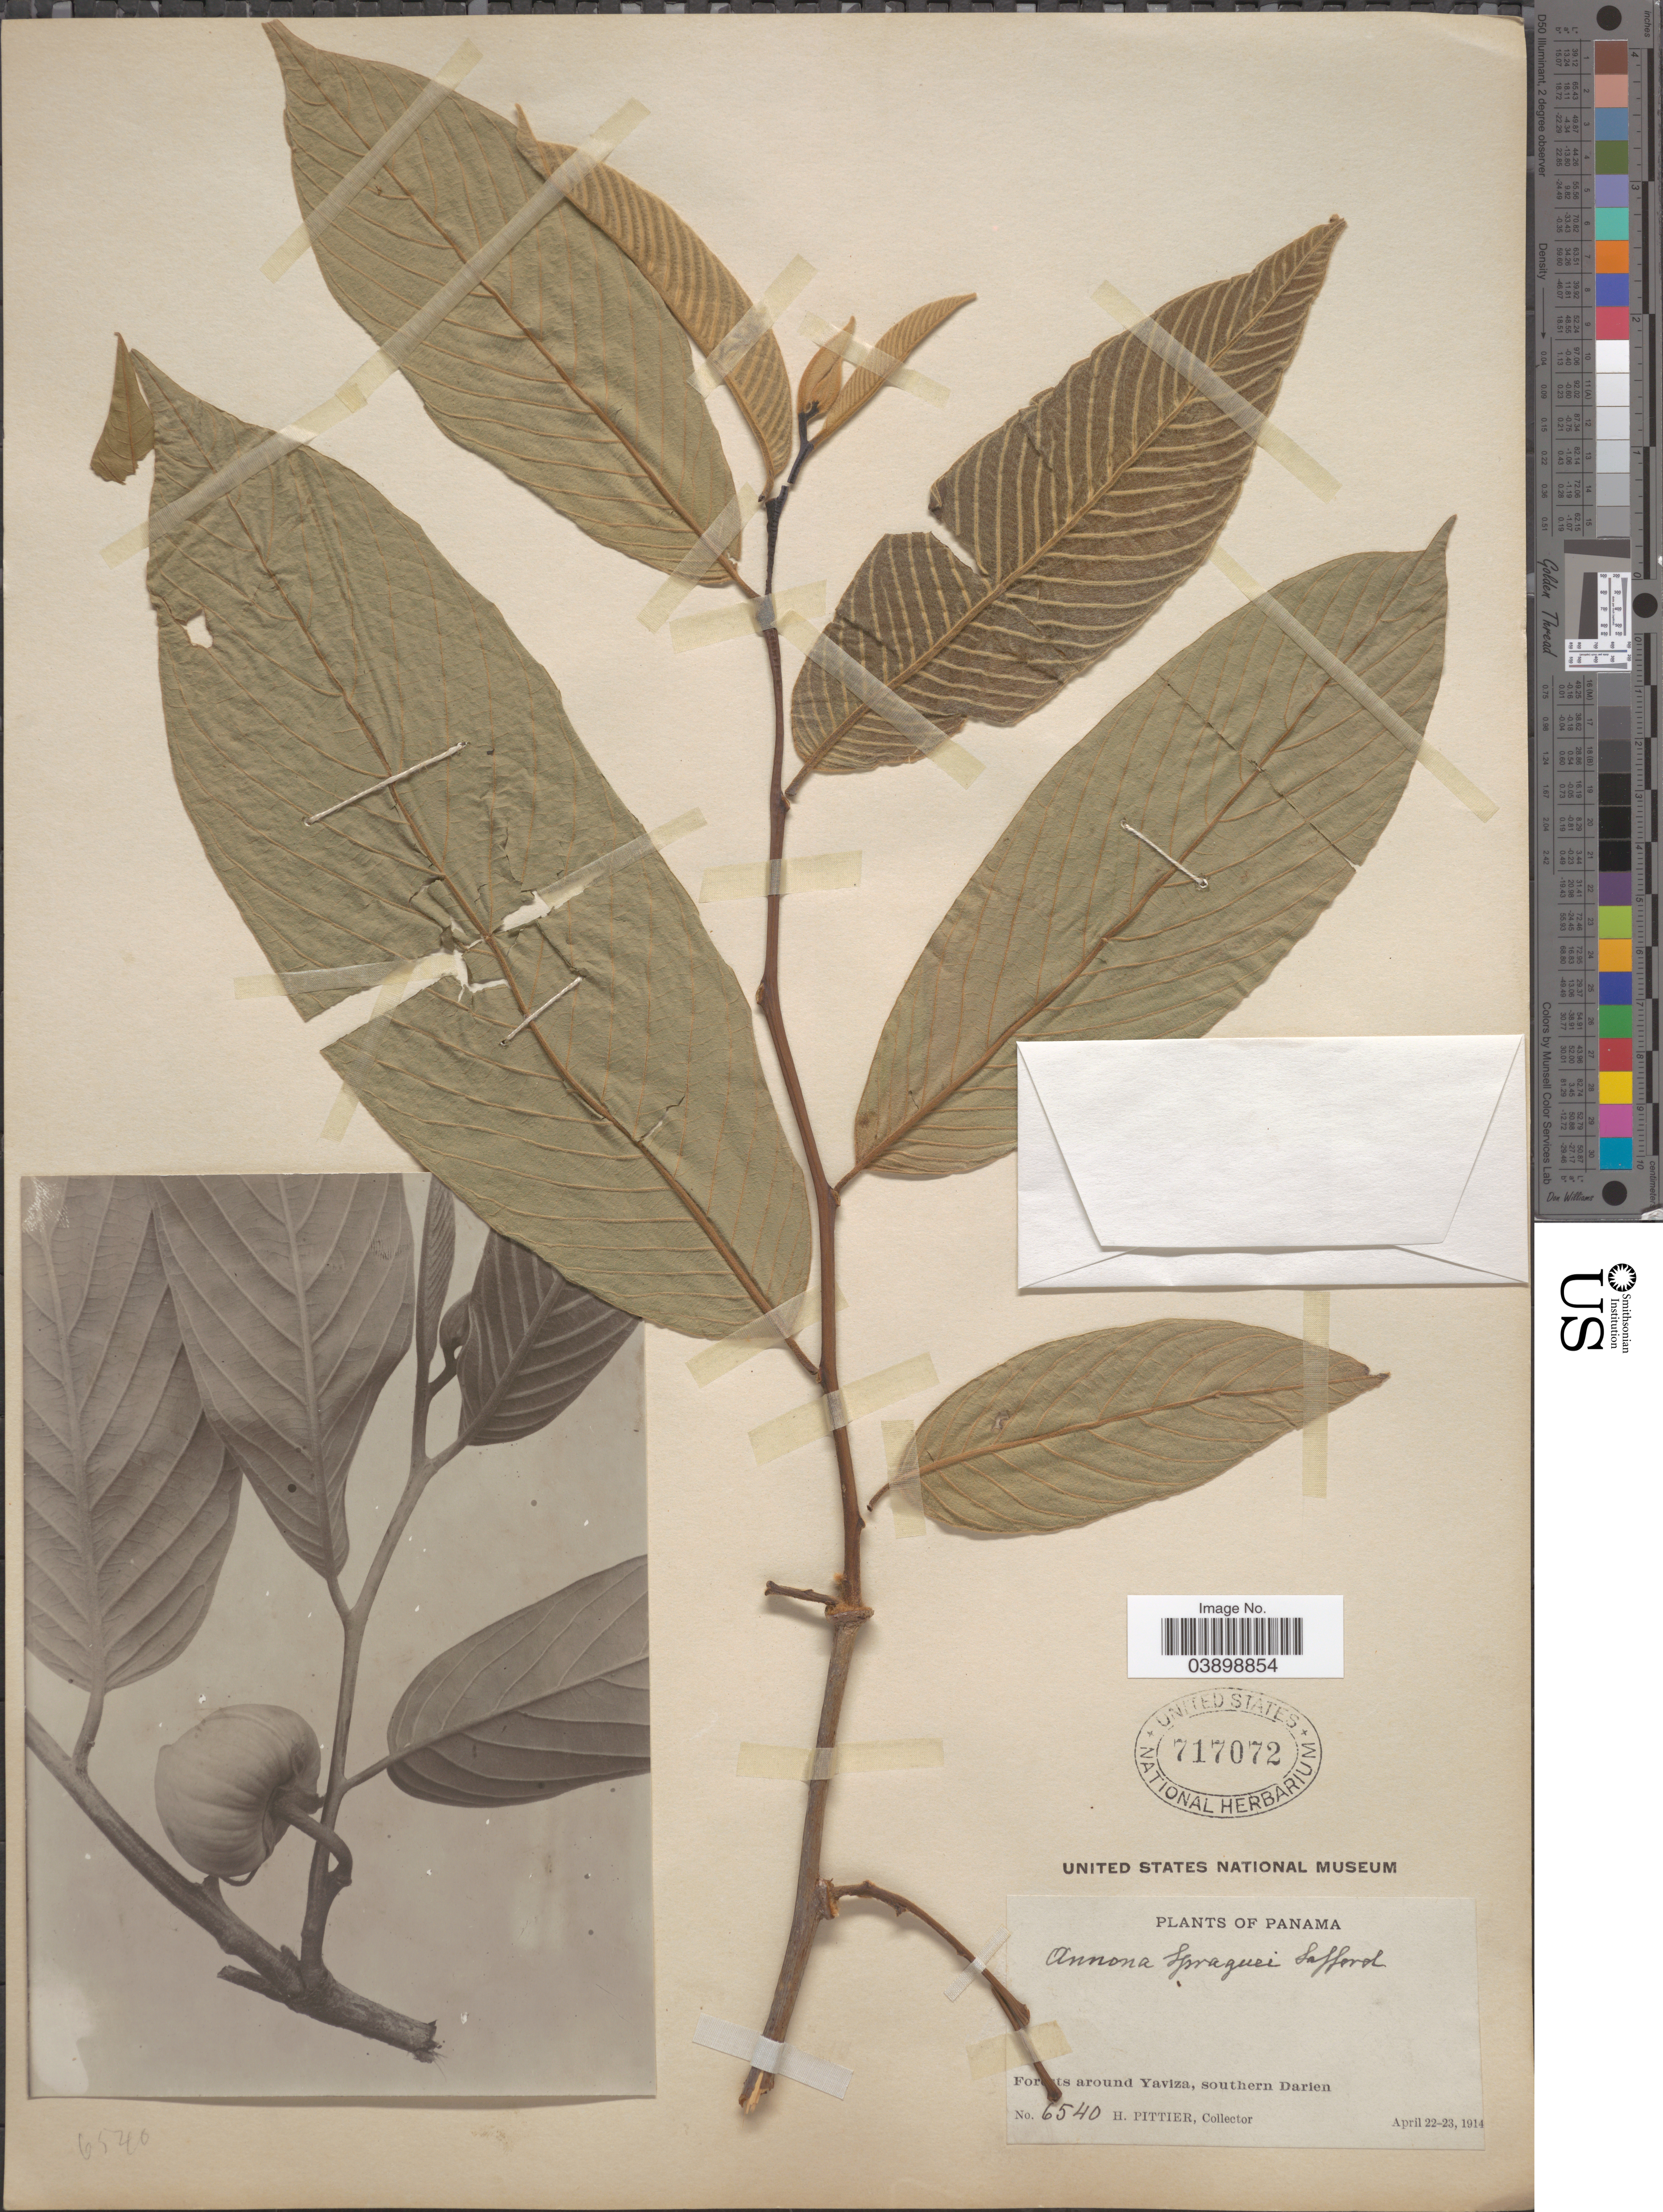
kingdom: Plantae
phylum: Tracheophyta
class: Magnoliopsida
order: Magnoliales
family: Annonaceae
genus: Annona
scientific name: Annona spraguei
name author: Saff.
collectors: H. F. Pittier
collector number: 6540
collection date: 1914-04-22/1914-04-23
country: Panama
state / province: Darien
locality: Forests around Yaviza, southern Darien.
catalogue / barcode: US 717072